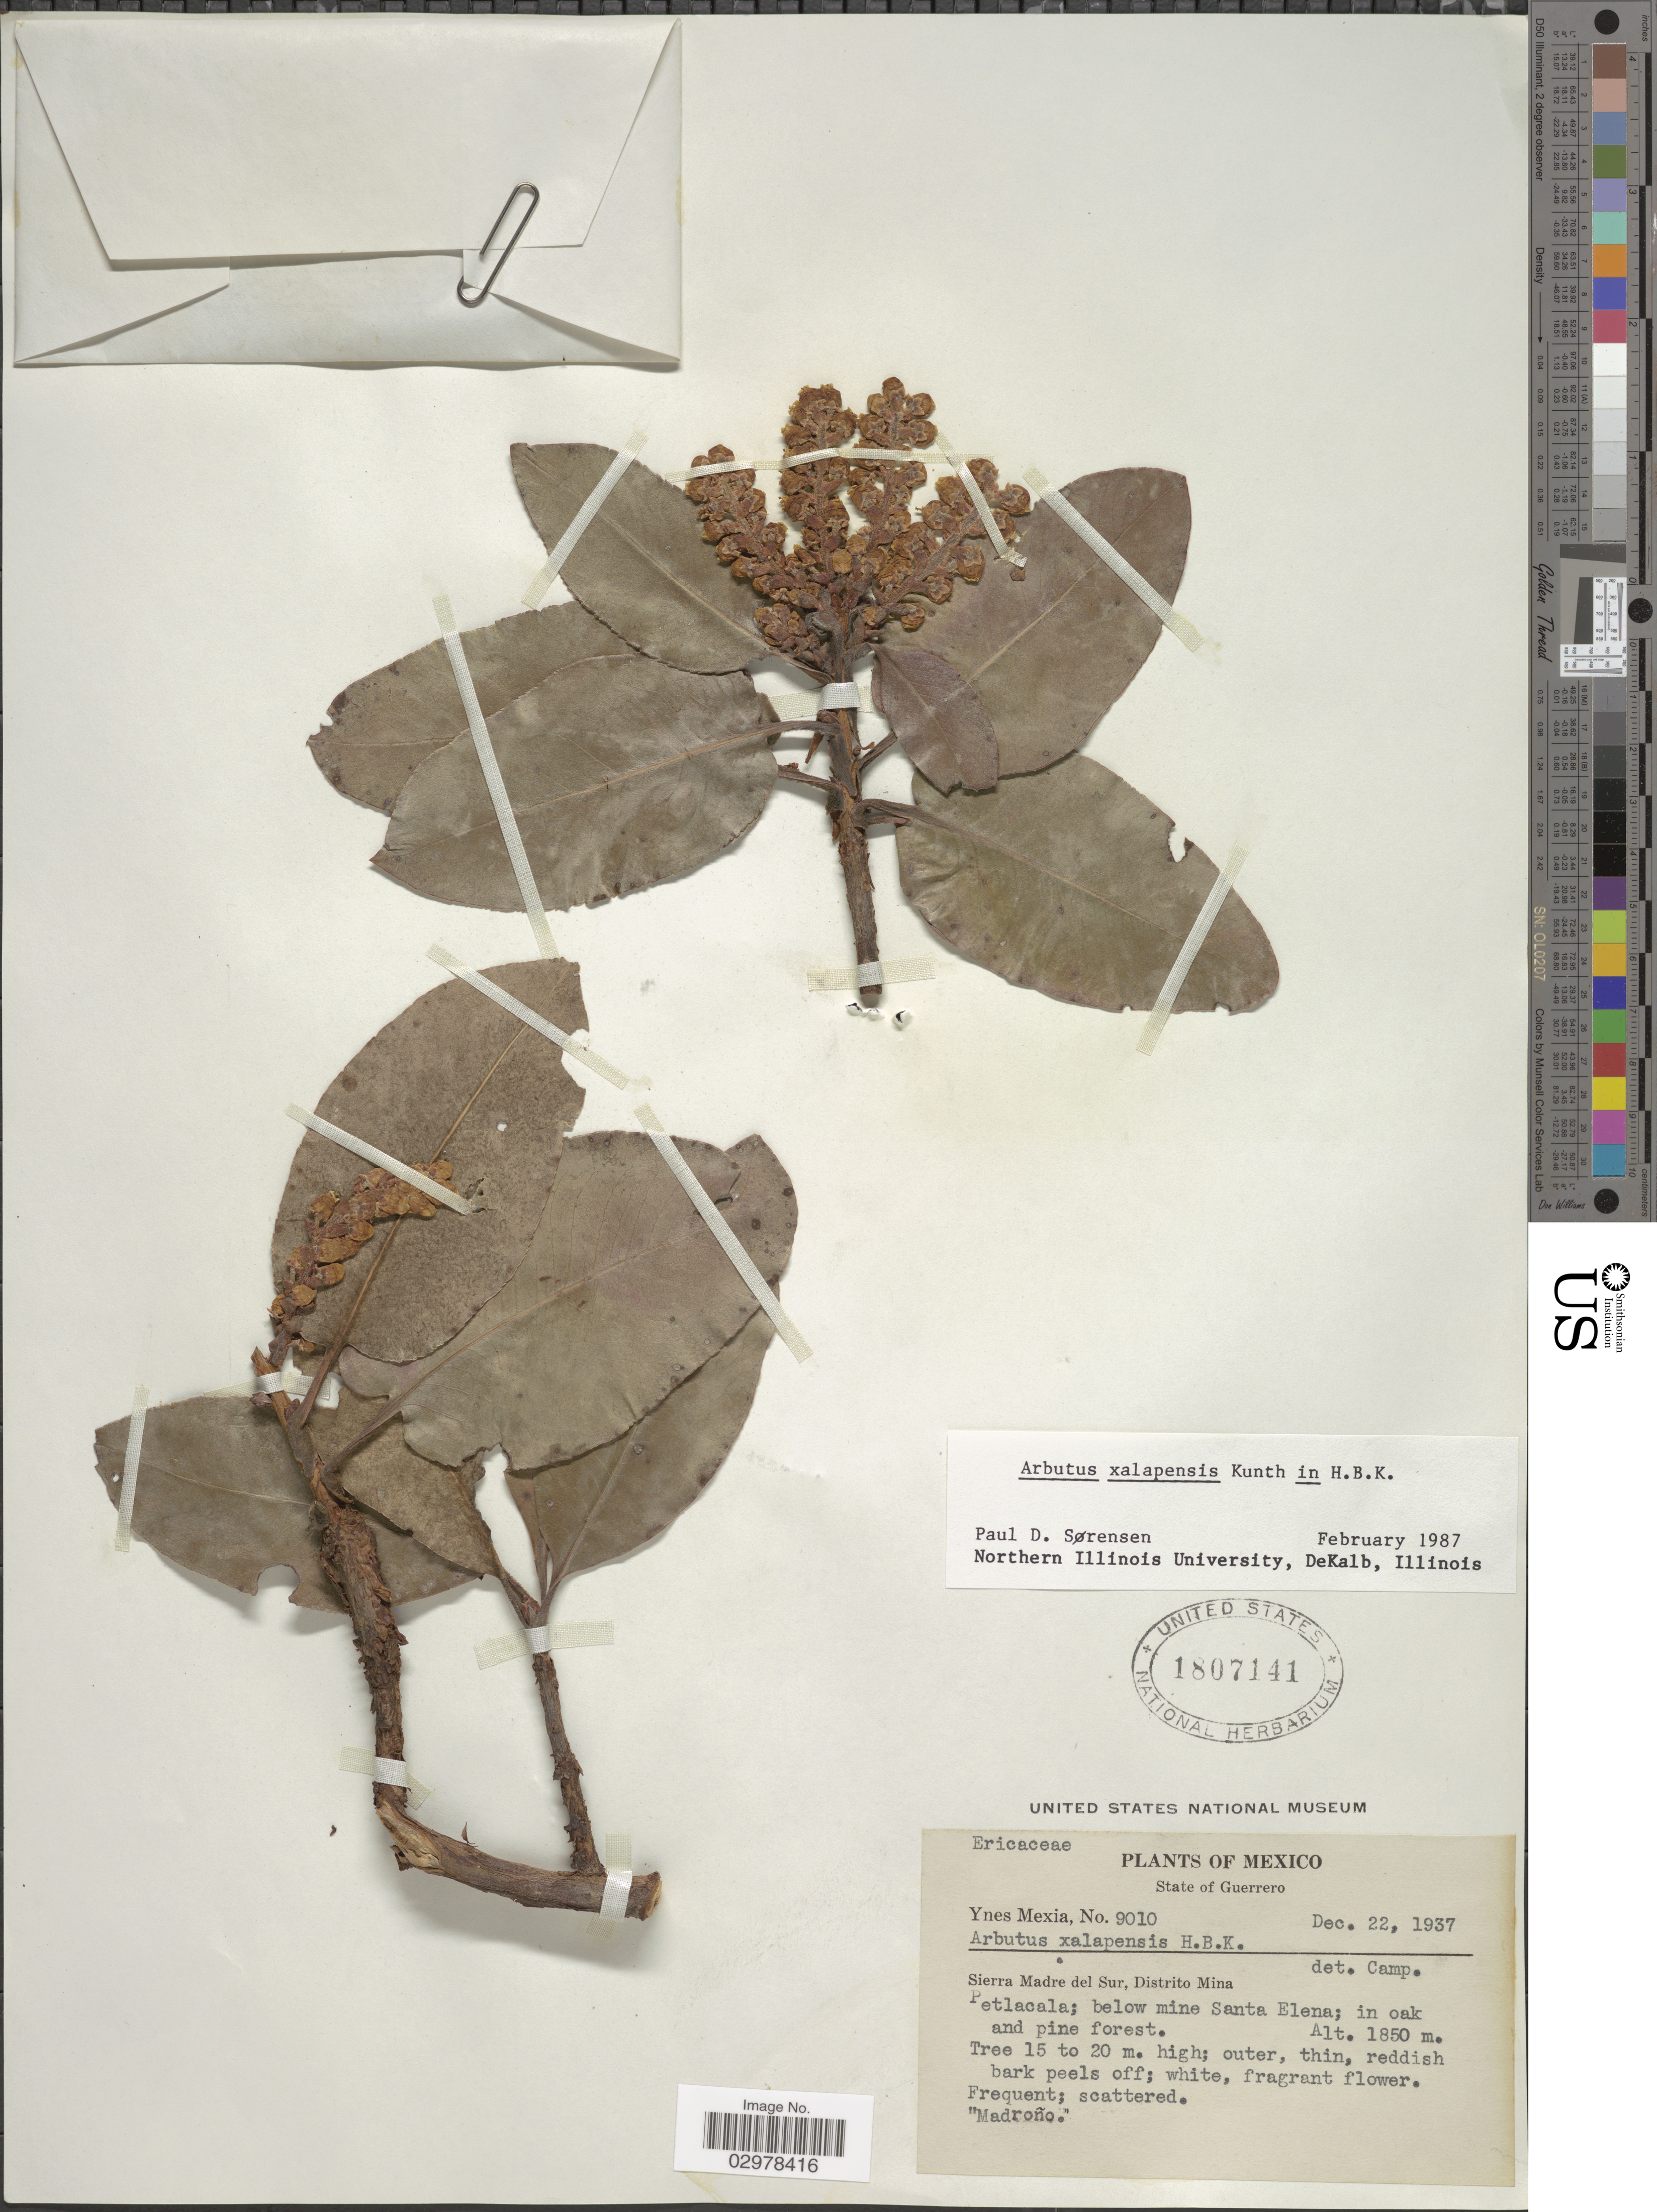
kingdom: Plantae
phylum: Tracheophyta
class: Magnoliopsida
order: Ericales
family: Ericaceae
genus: Arbutus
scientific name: Arbutus xalapensis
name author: Kunth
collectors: Y. Mexia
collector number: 9010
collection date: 1937-12-22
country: Mexico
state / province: Guerrero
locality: Sierra Madre del Sur, Distrito Mina, Petlacala, below mine Santa Elena.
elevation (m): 1850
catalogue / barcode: US 1807141